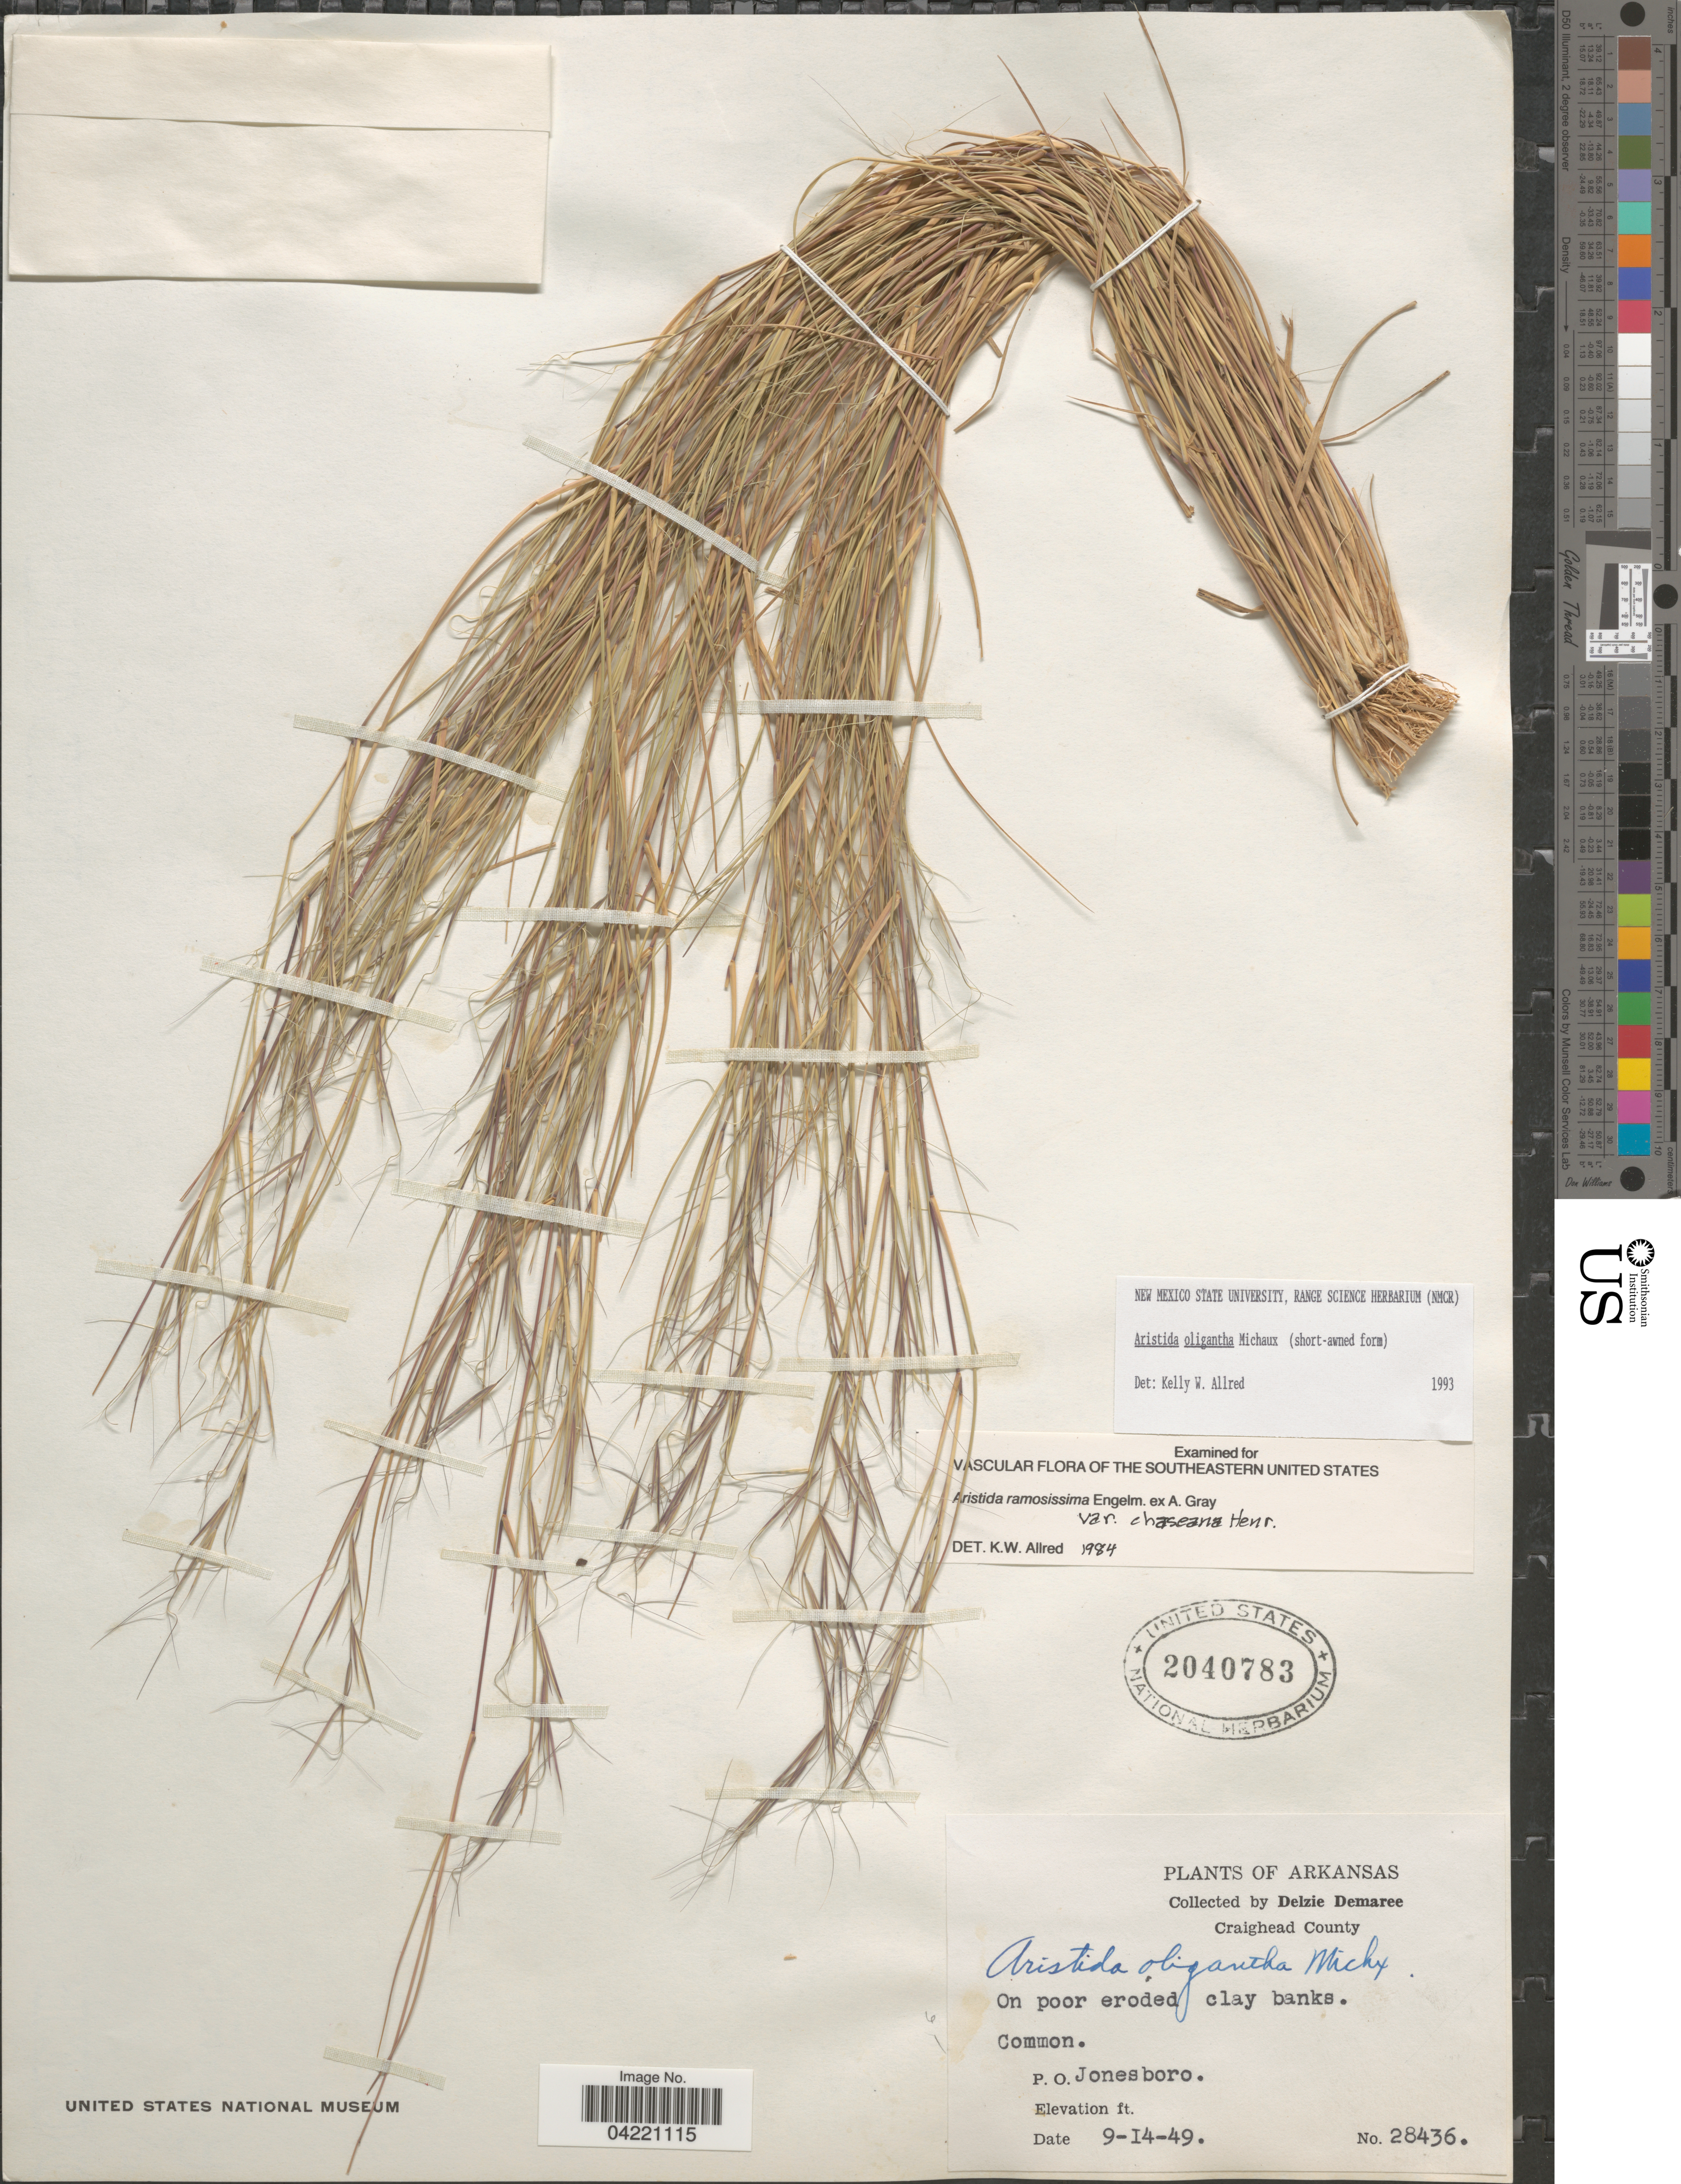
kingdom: Plantae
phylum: Tracheophyta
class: Liliopsida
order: Poales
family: Poaceae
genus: Aristida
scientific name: Aristida oligantha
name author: Michx.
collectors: D. Demaree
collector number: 28436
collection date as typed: Transcribed d/m/y: 14/9/49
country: United States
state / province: Arkansas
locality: Craighead County. P.O. Jonesboro.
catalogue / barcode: US 2040783